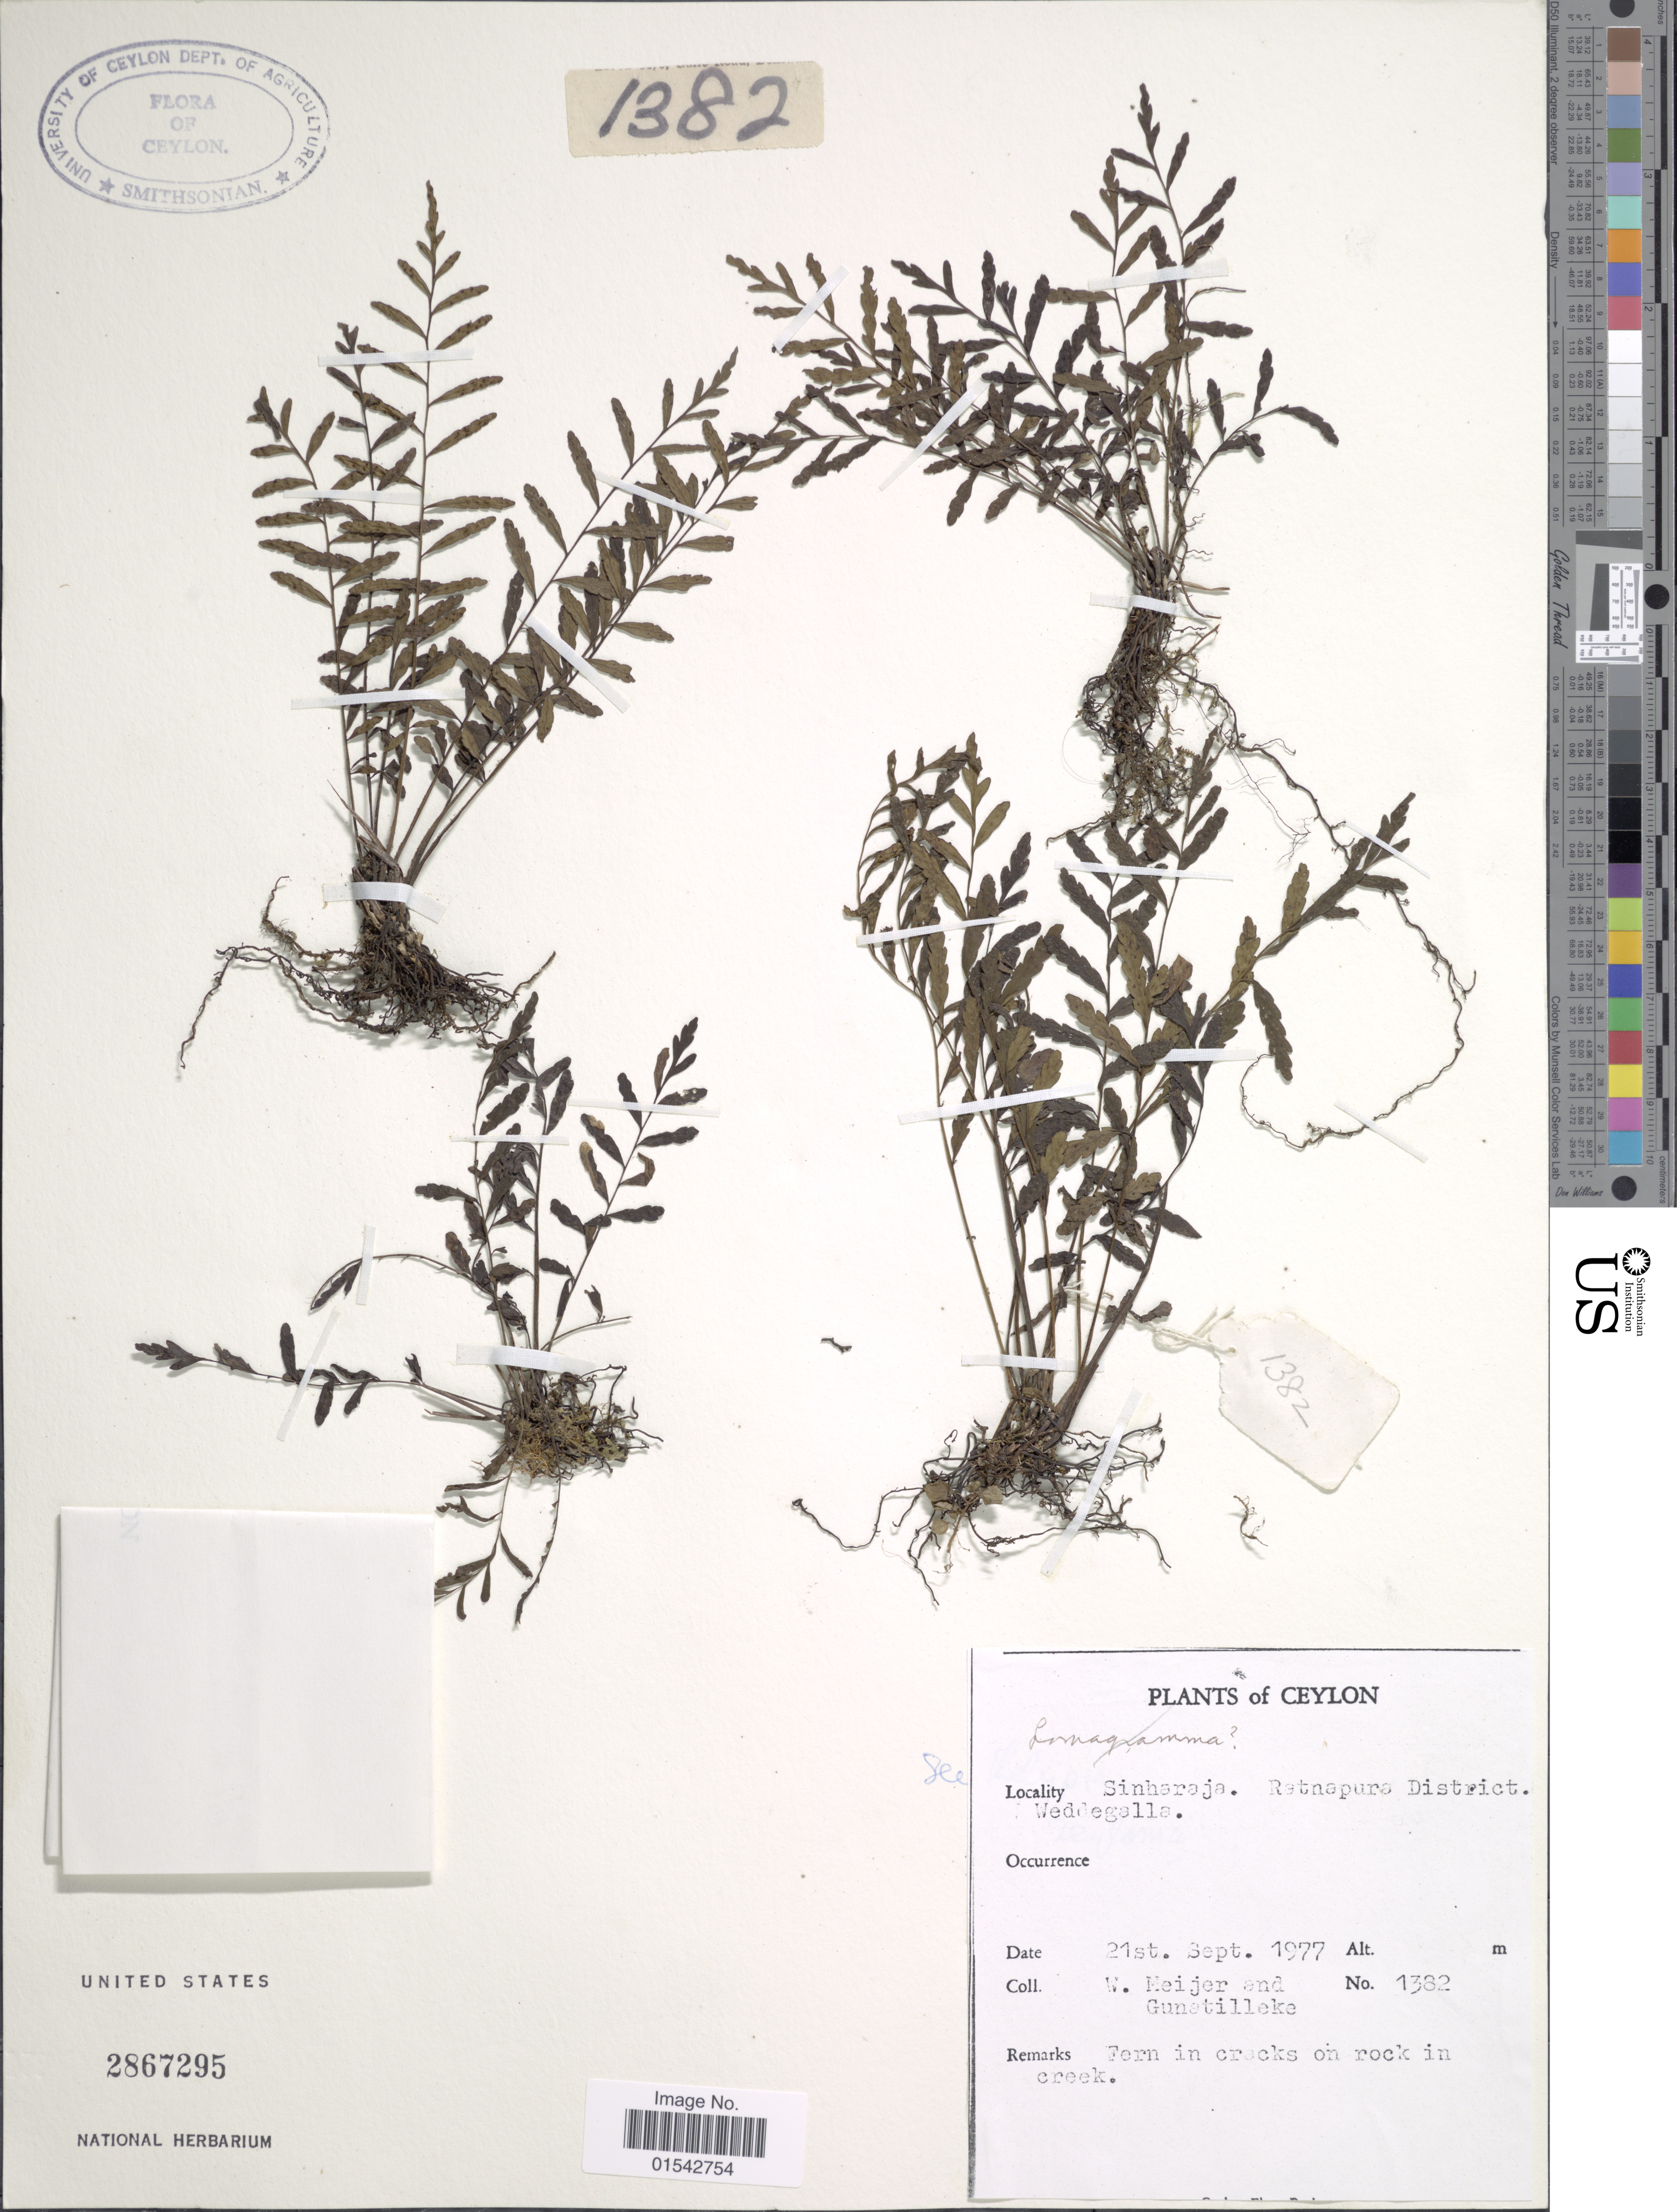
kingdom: Plantae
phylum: Tracheophyta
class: Polypodiopsida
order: Polypodiales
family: Thelypteridaceae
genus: Cyclosorus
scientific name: Cyclosorus sp.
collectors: W. Meijer & -- Gunatilleke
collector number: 1382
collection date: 1977-09-21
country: Sri Lanka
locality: Ceylon, Sinharaja, Ratnapura District, Weddegalla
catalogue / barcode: US 2867295